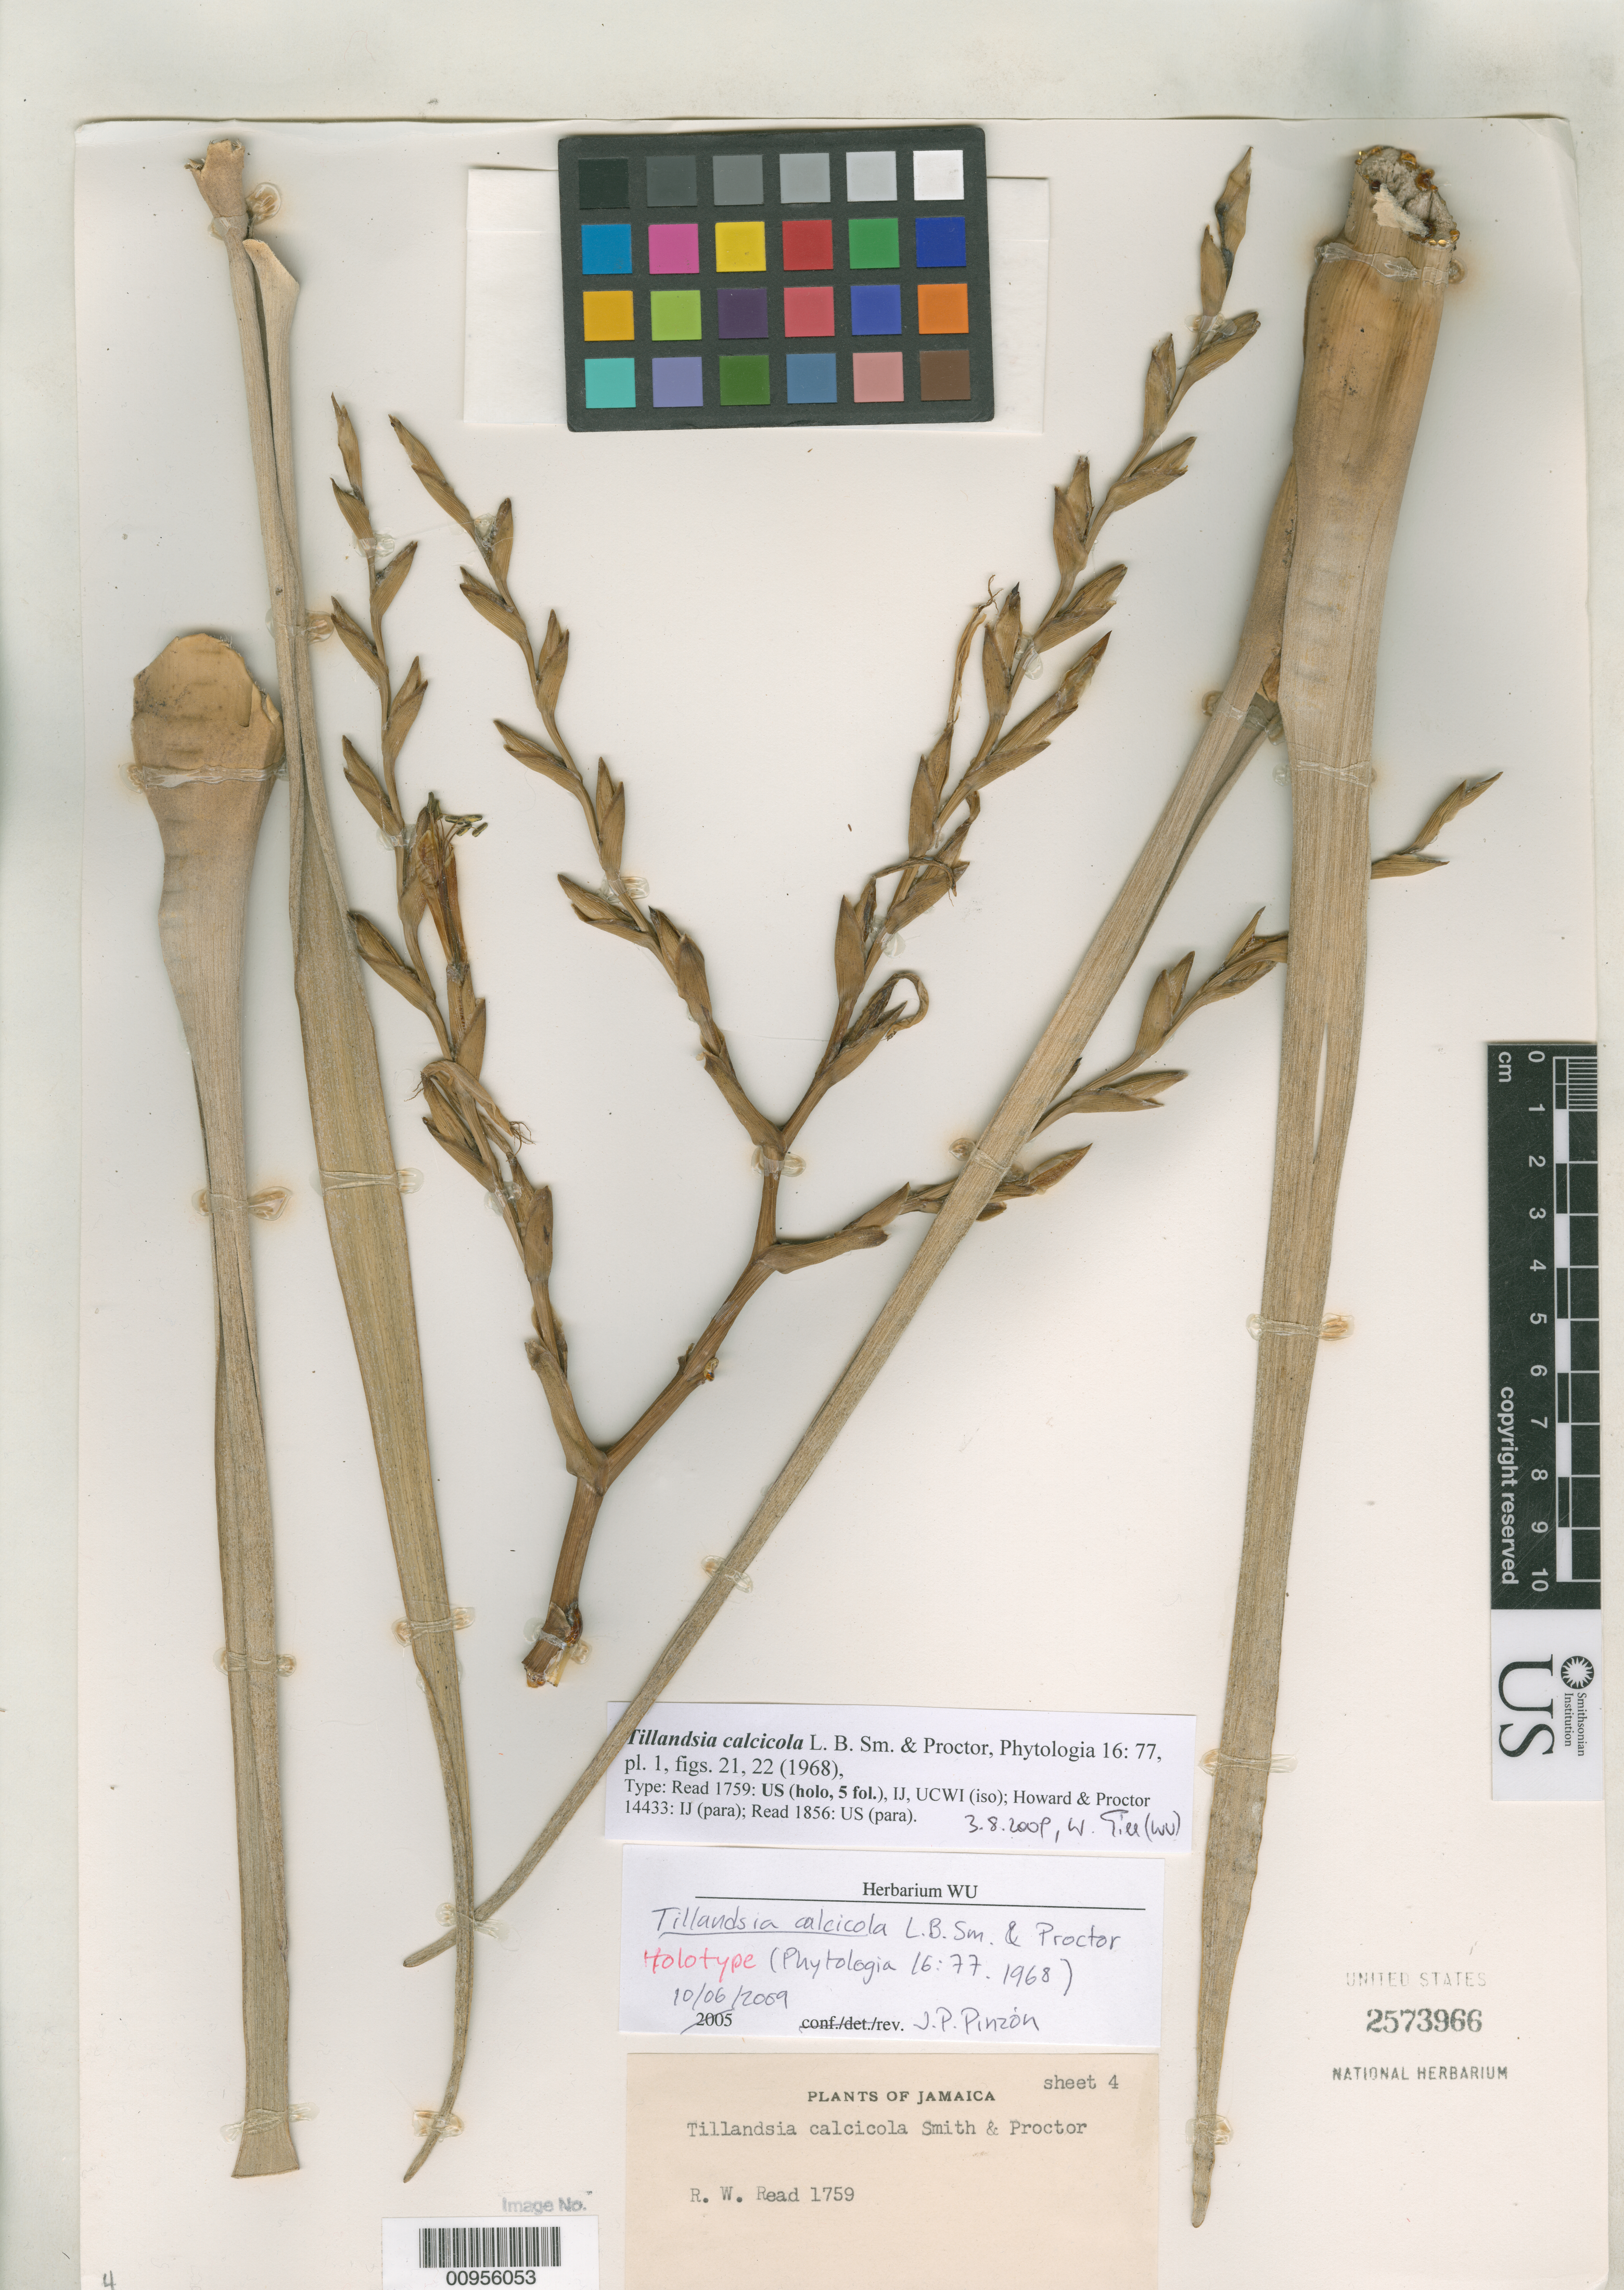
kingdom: Plantae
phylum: Tracheophyta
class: Liliopsida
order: Poales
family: Bromeliaceae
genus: Tillandsia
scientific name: Tillandsia calcicola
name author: L.B. Sm. & Proctor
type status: Holotype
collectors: R. W. Read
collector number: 1759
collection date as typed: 10 Apr 1967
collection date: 1967-04-10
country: Jamaica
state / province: Trelawny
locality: Ramgoat Cave.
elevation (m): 457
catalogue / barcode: US 2573966